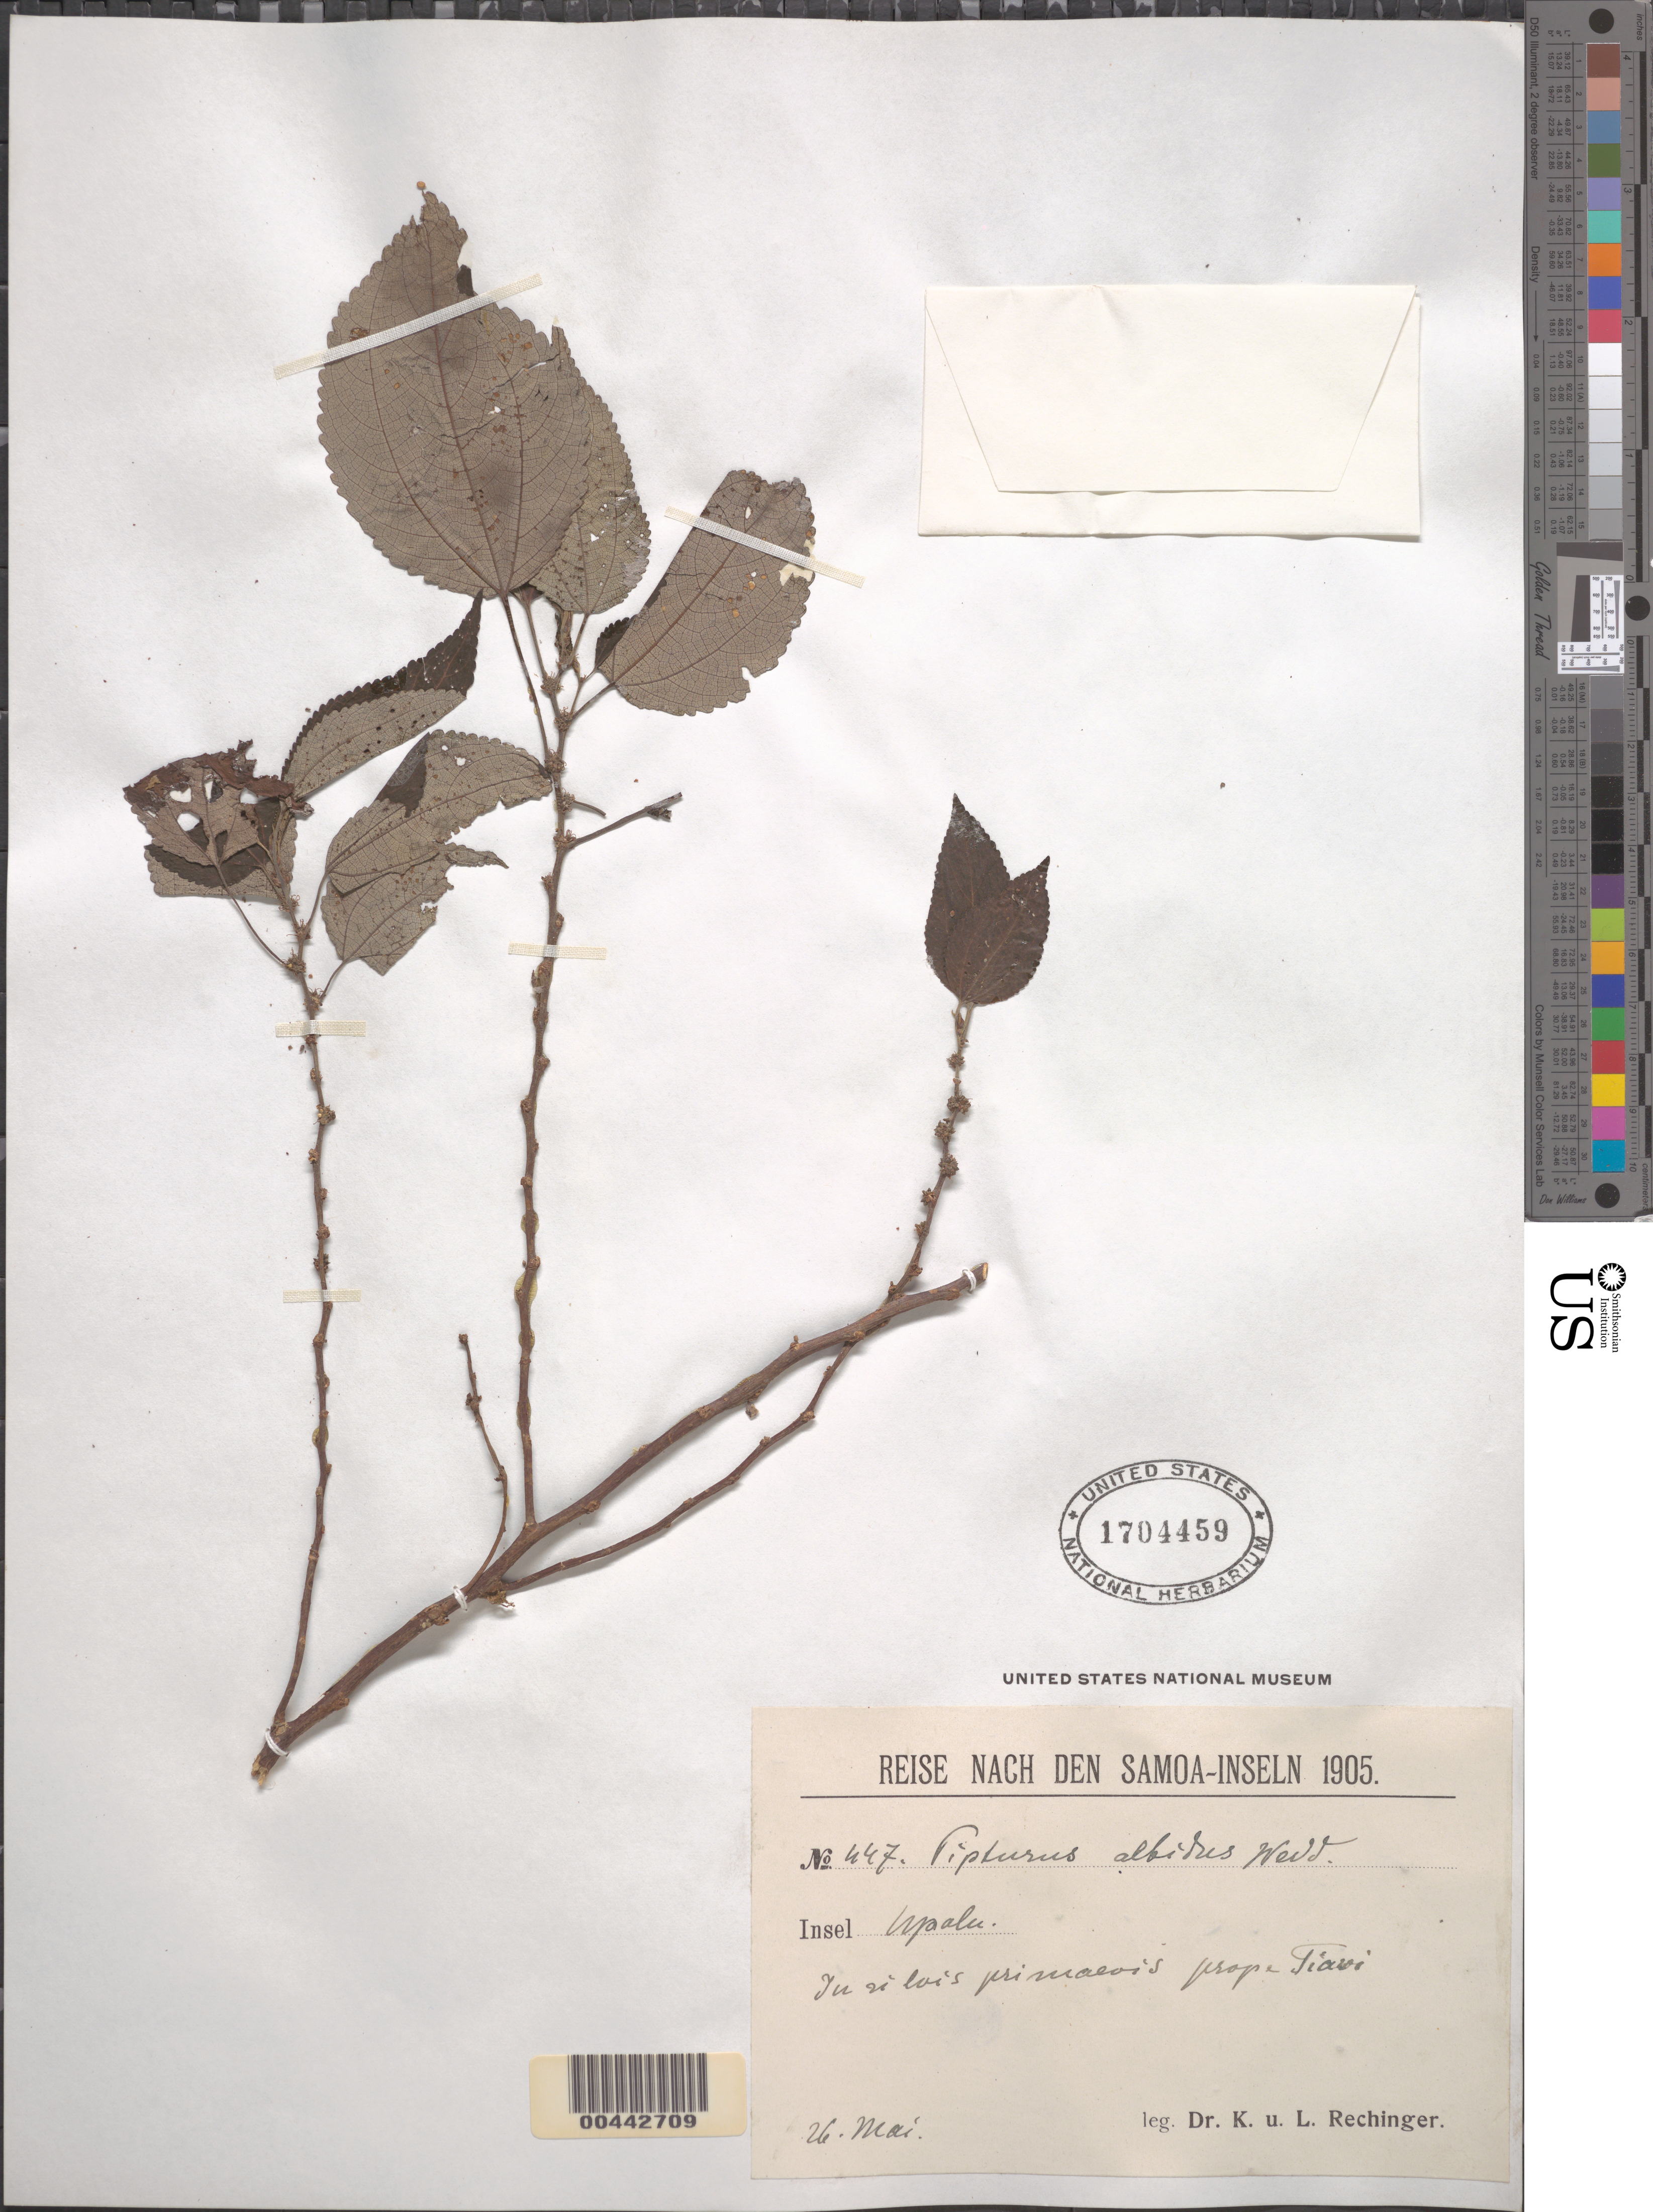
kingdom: Plantae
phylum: Tracheophyta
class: Magnoliopsida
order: Rosales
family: Urticaceae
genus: Pipturus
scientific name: Pipturus albidus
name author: (Hook. & Arn.) A. Gray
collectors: K. Rechinger & L. Rechinger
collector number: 447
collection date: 1905-05-26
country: Samoa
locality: Samoa-Inseln. Insel Upolu. Tu ri bois primaevis prope Tiavi. [interpreted]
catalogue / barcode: US 1704459